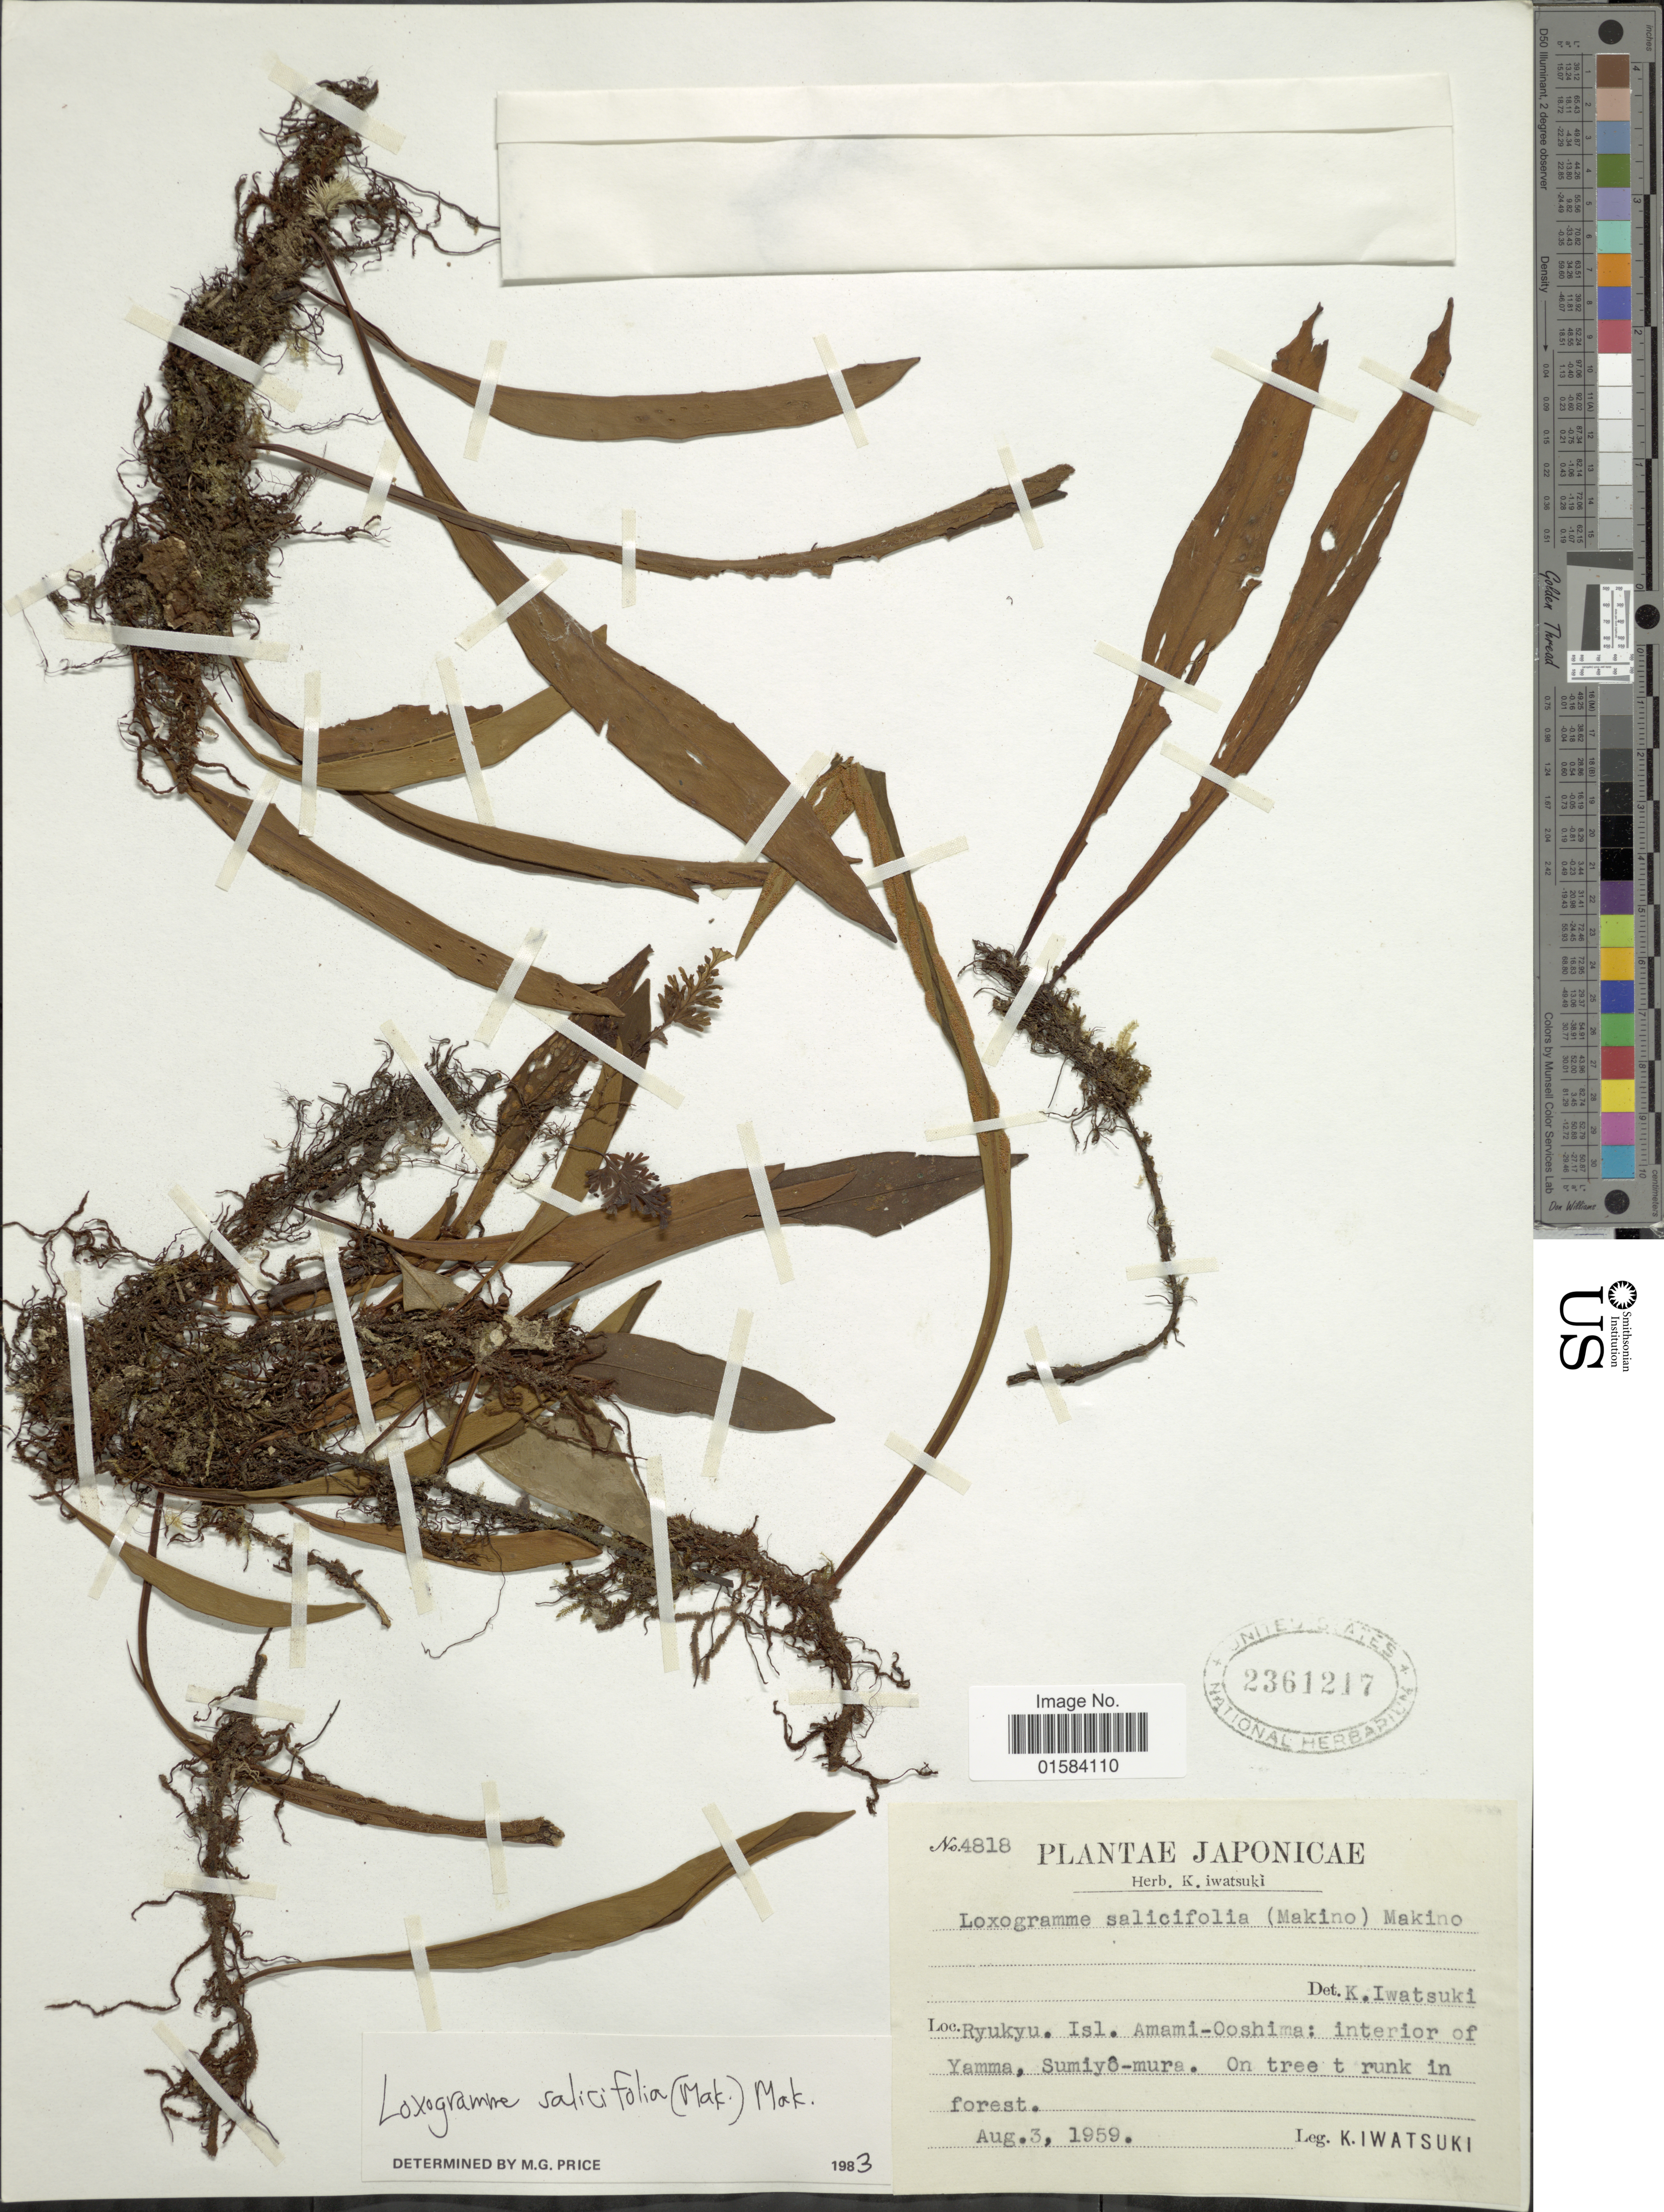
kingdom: Plantae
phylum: Tracheophyta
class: Polypodiopsida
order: Polypodiales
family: Polypodiaceae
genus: Loxogramme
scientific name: Loxogramme salicifolia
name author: (Makino) Makino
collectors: K. Iwatsuki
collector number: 4818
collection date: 1959-08-03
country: Japan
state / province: Okinawa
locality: Ryukyu Isl. Amami-Ooshima: interior of Yamma, Sumiyô-mura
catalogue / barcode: US 2361217